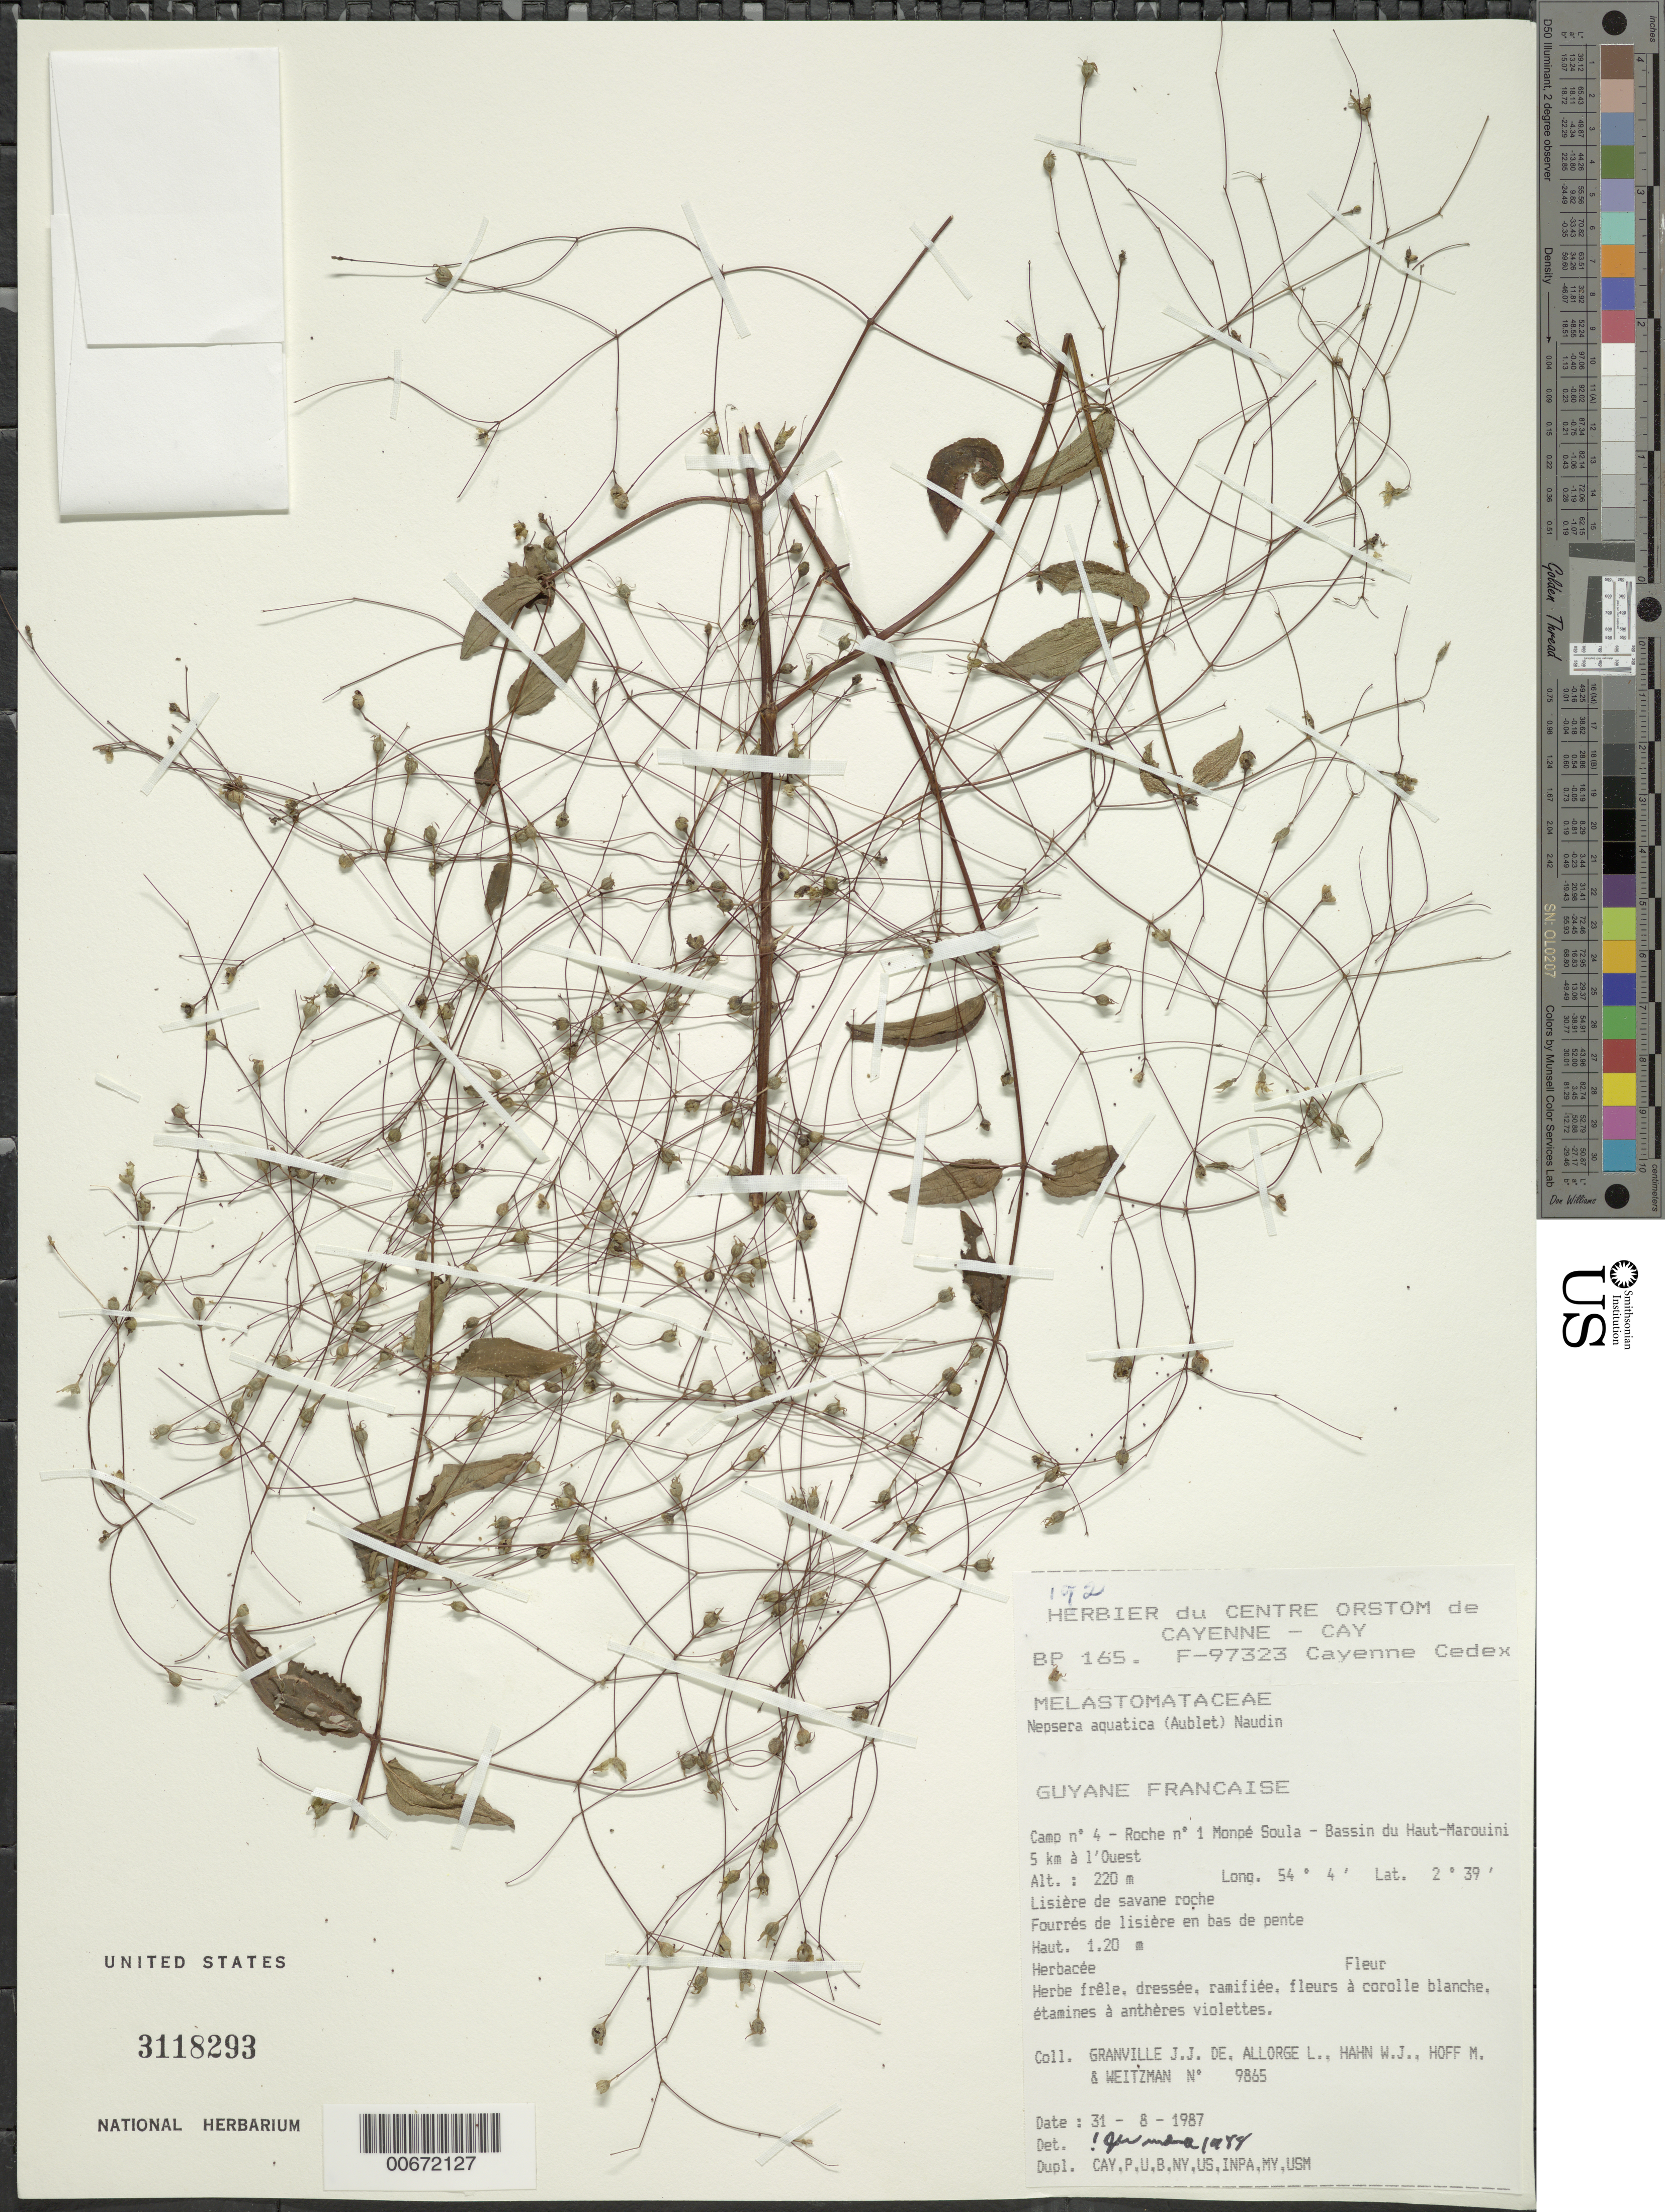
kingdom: Plantae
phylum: Tracheophyta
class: Magnoliopsida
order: Myrtales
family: Melastomataceae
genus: Nepsera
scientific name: Nepsera aquatica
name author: (Aubl.) Naudin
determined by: Wurdack, John J., (US), US (UNITED STATES)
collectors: J.-J. de Granville, L. Allorge, W. J. Hahn, M. Hoff & A. L. Weitzman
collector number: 9865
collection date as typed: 31-Aug-87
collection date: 1987-08-31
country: French Guiana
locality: Monpé Soula, Camp #4, roche no. 1, Bassin du Haut-Marouini, 5 km W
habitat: Lisiére de savane roche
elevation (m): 220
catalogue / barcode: US 3118293